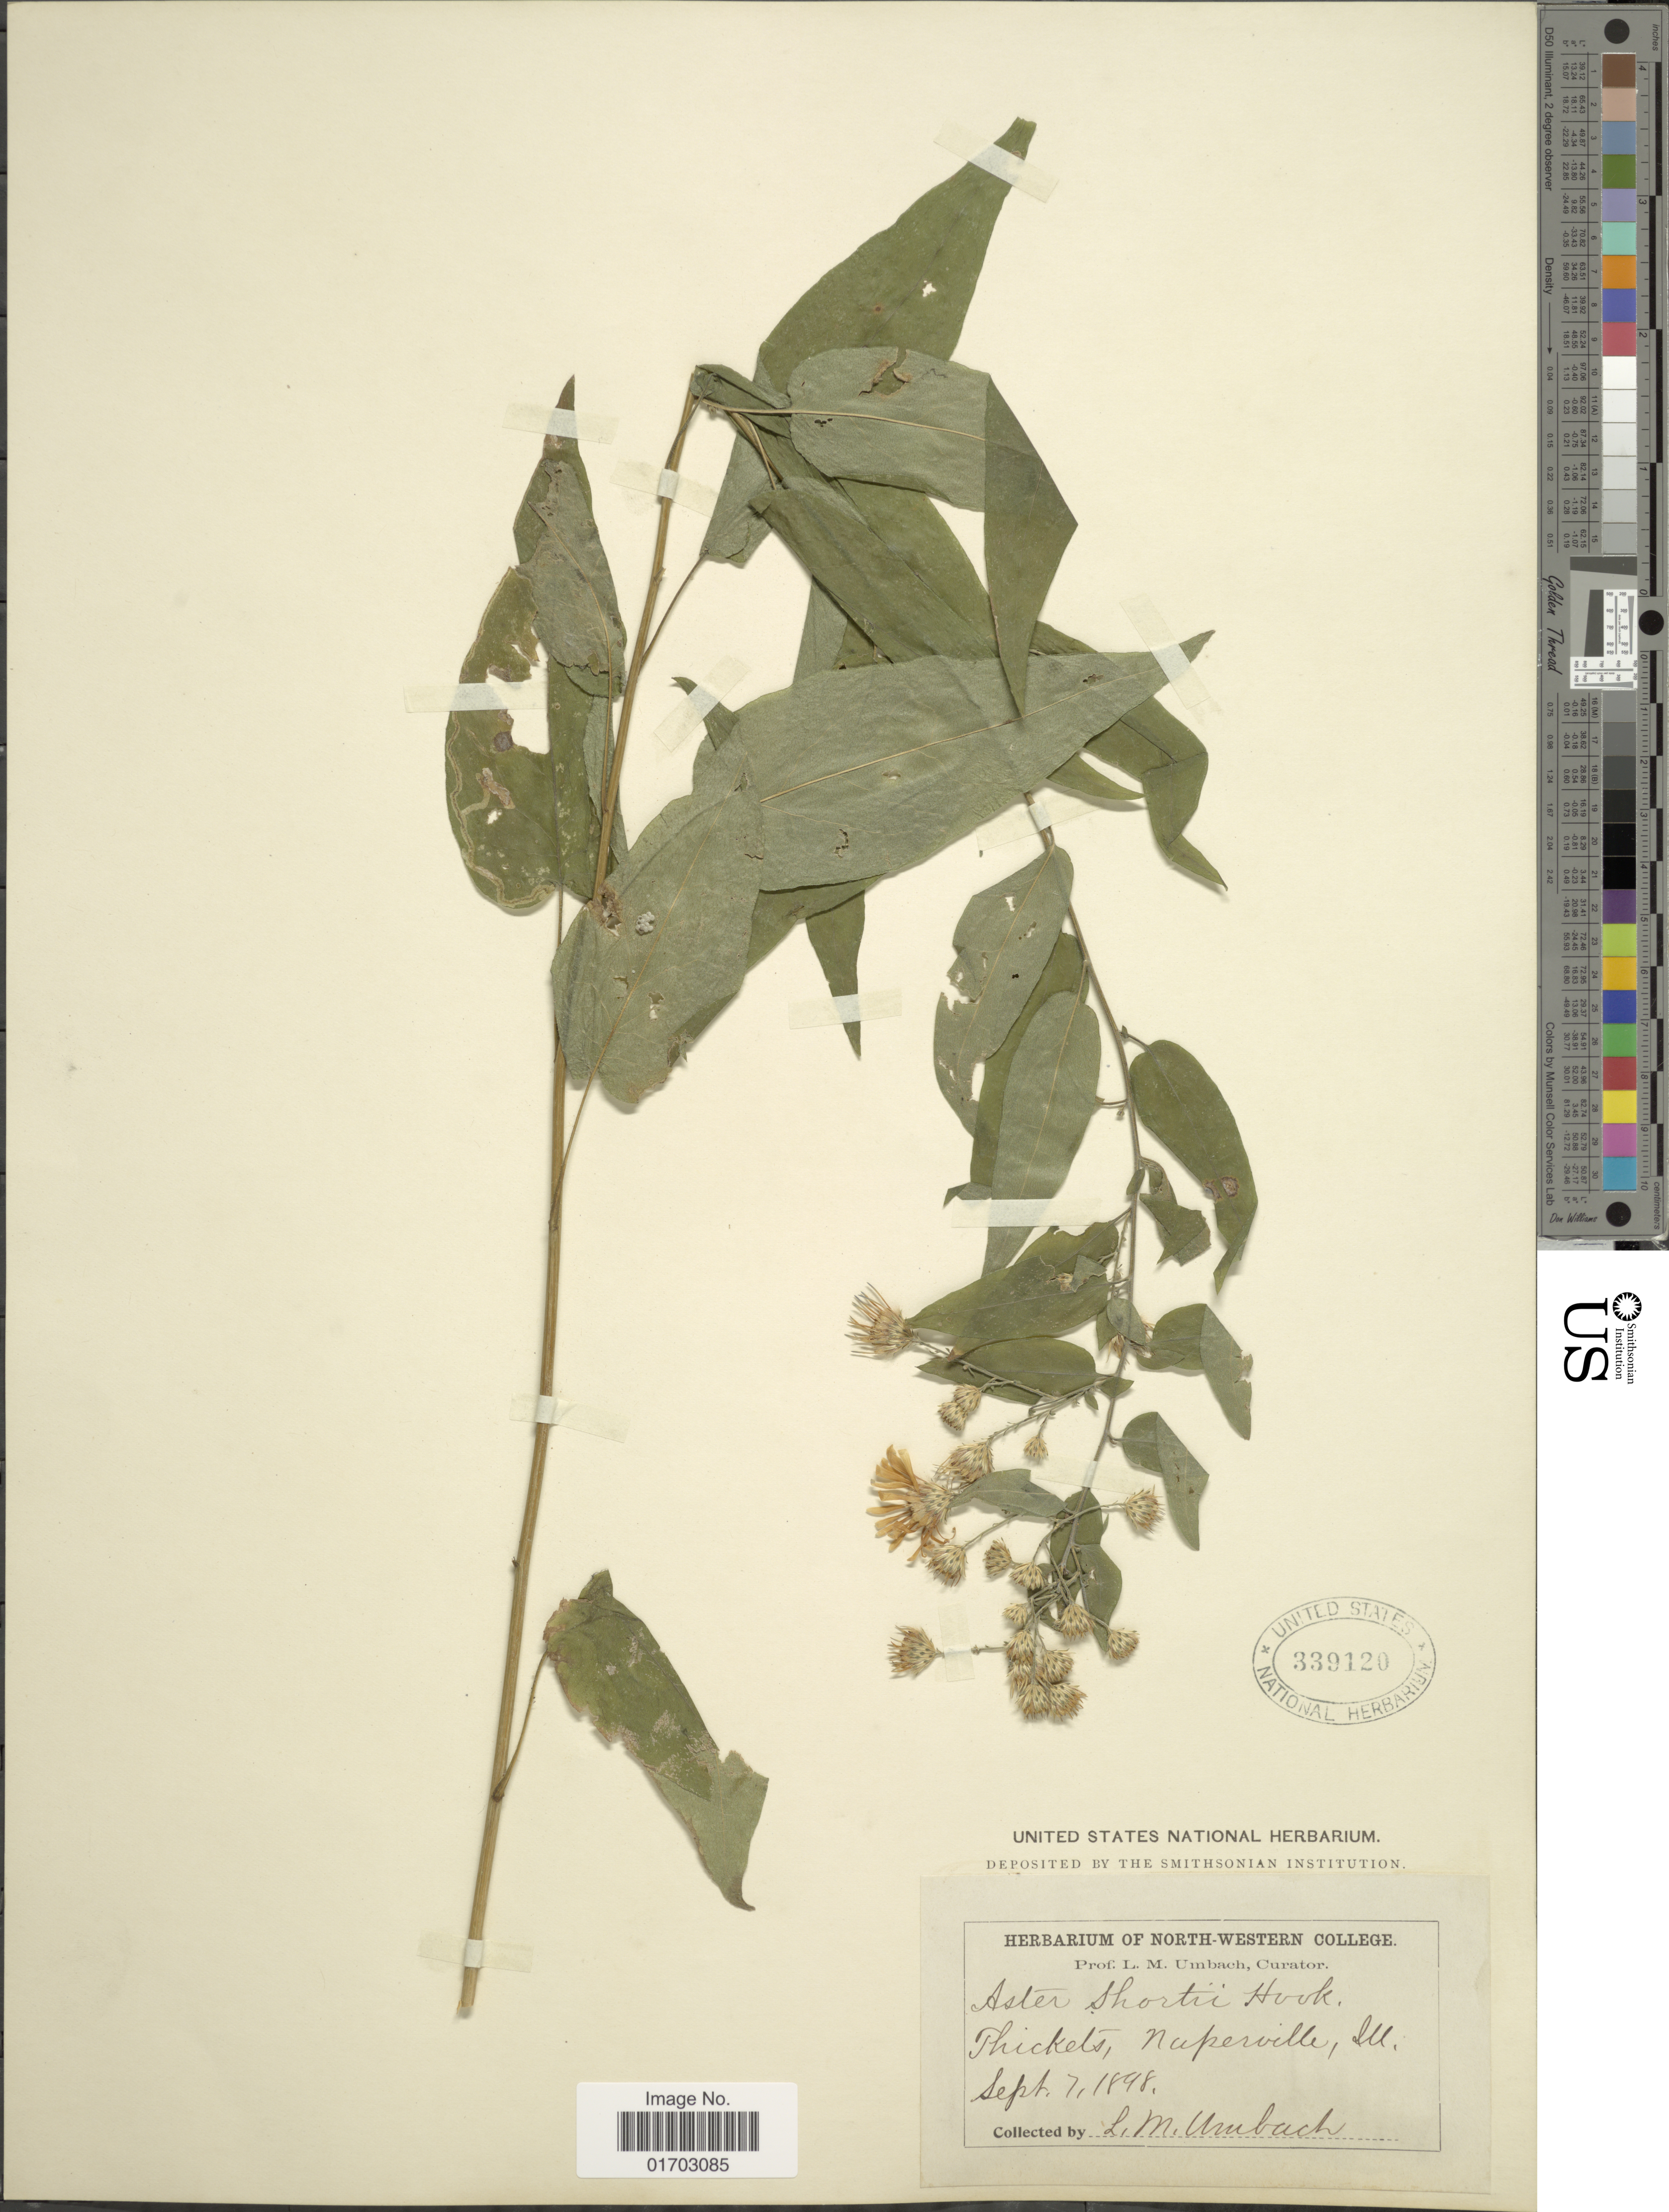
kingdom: Plantae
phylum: Tracheophyta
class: Magnoliopsida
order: Asterales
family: Asteraceae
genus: Symphyotrichum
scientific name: Symphyotrichum shortii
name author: (Lindl.) G.L. Nesom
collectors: L. M. Umbach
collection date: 1898-09-07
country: United States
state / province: Illinois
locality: Thickets, Naperville.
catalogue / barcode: US 339120